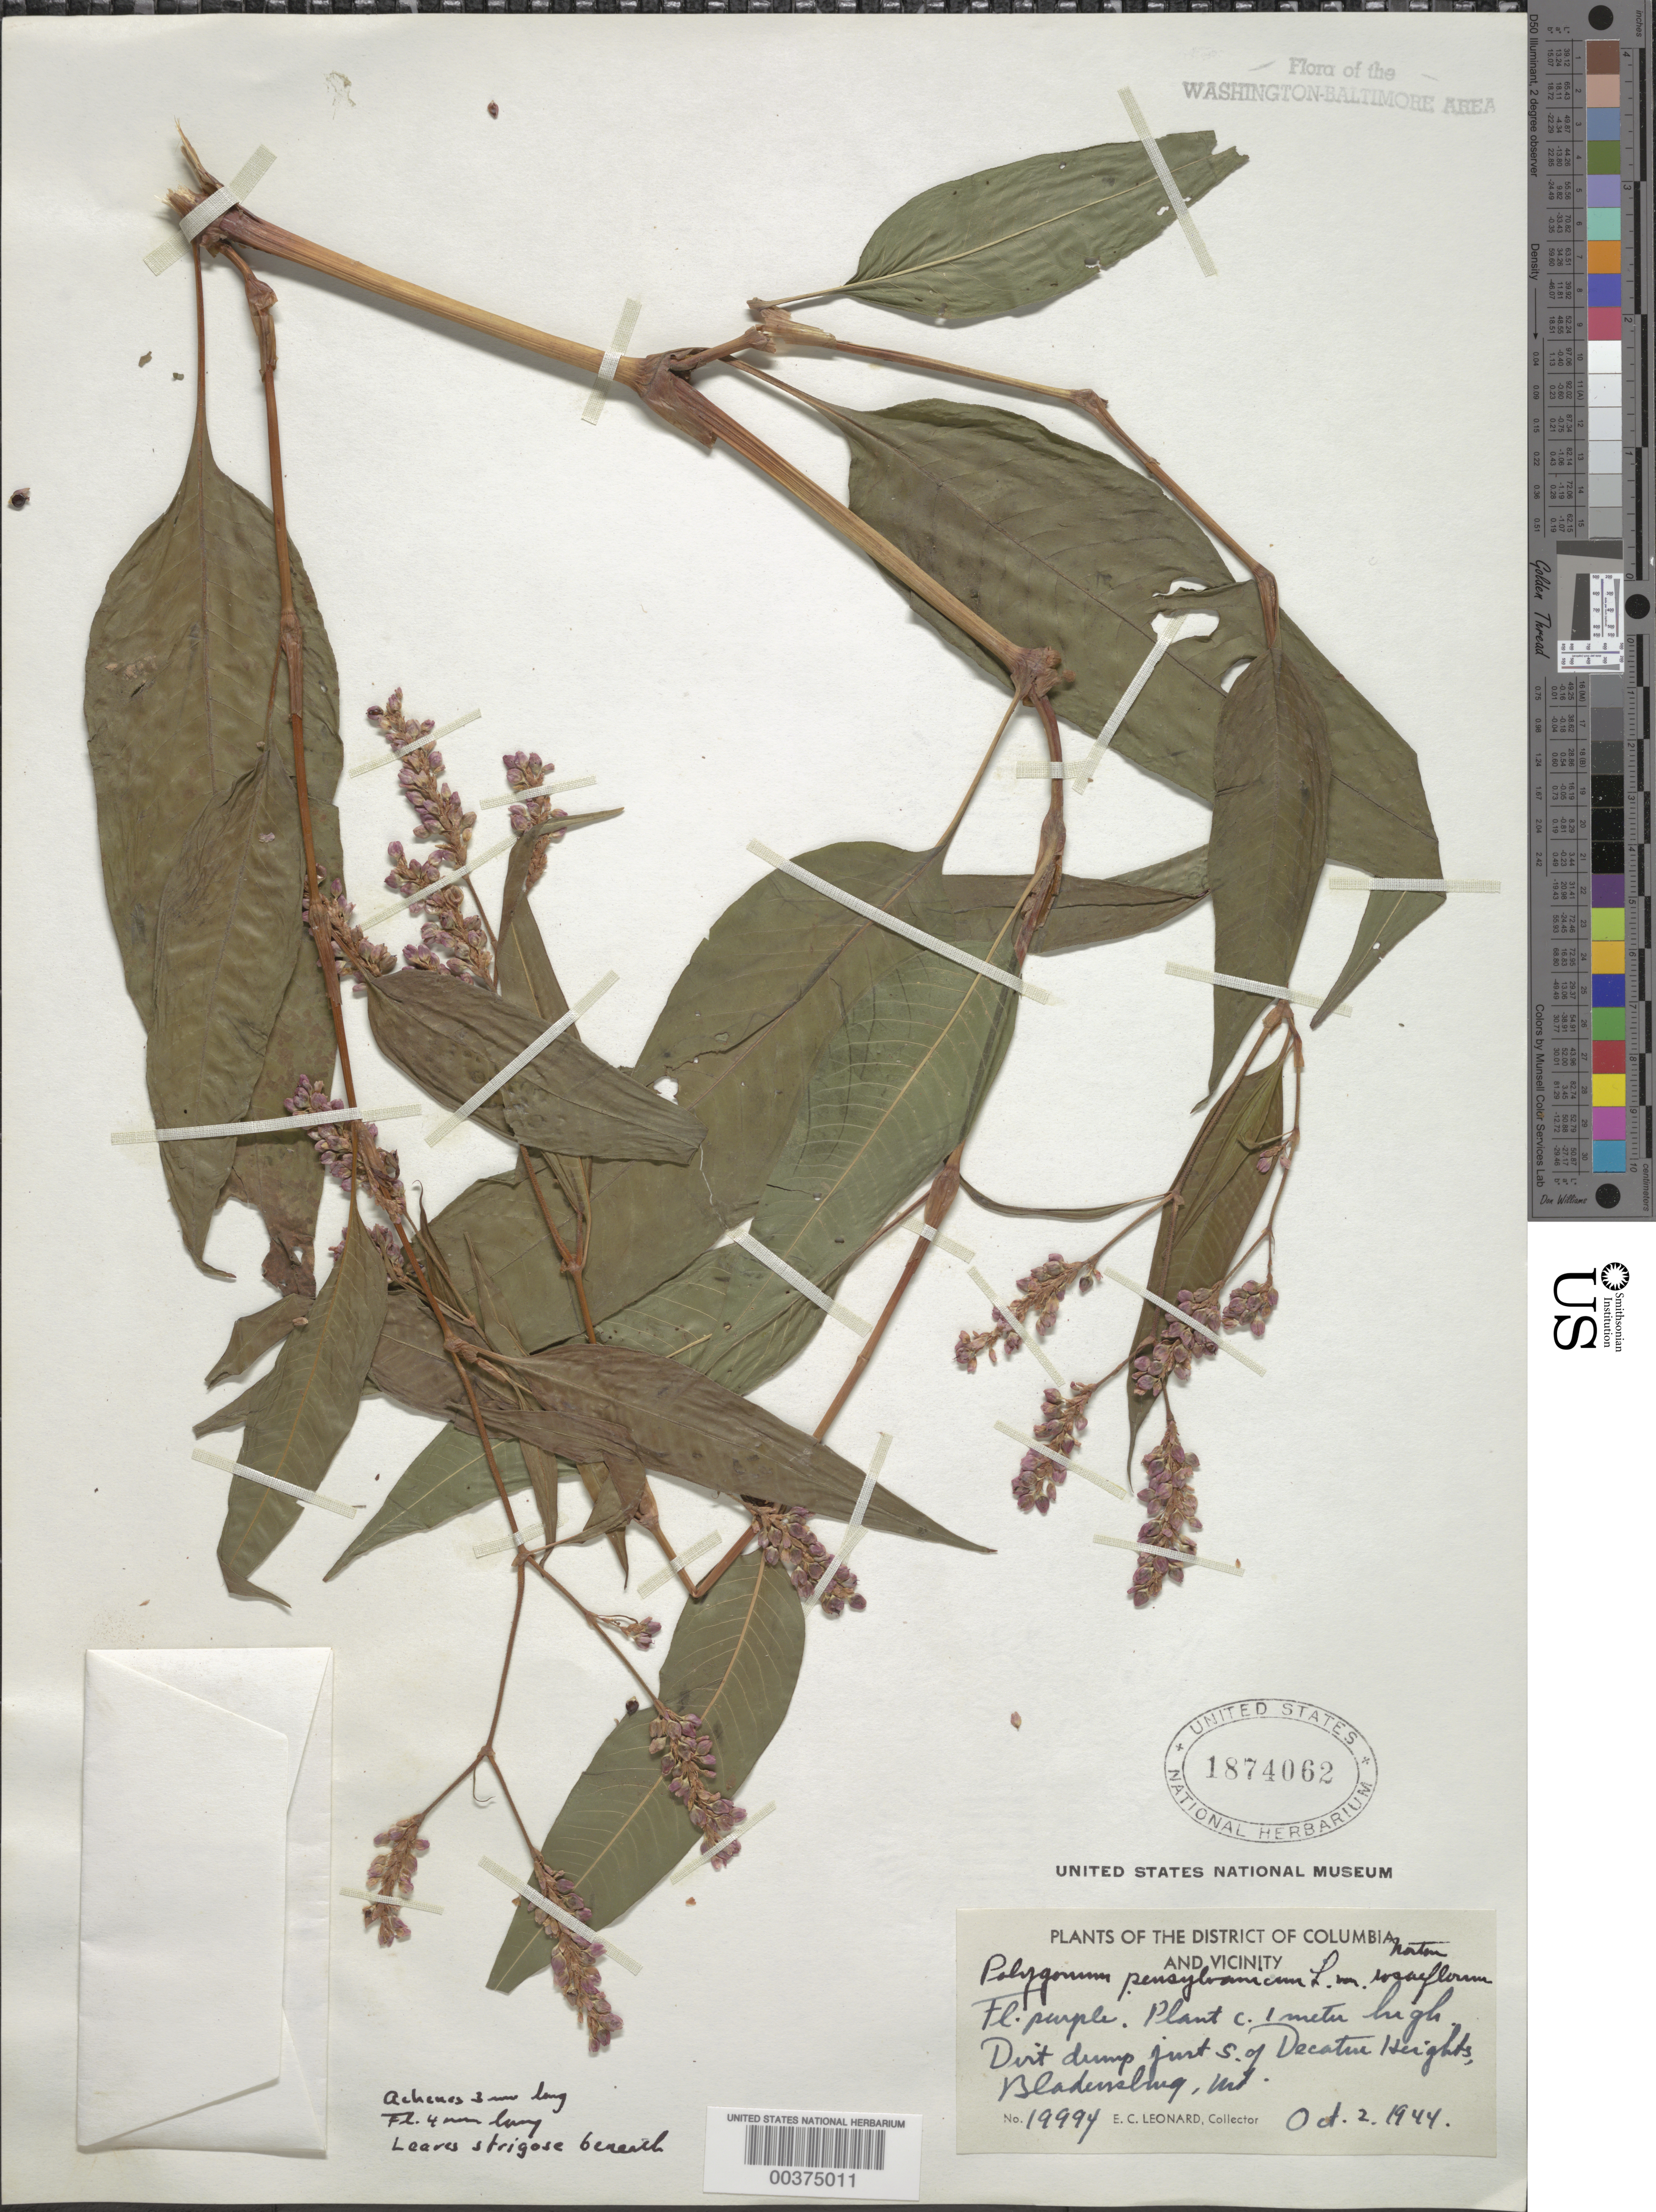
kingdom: Plantae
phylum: Tracheophyta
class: Magnoliopsida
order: Caryophyllales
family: Polygonaceae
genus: Persicaria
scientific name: Persicaria pensylvanica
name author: (L.) M. Gómez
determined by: Atha, D. E.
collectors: E. C. Leonard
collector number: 19994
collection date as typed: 02 Oct 1944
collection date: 1944-10-02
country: United States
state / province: Maryland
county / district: Prince George's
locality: South of Decatur Heights, Bladensburg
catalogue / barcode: US 1874062